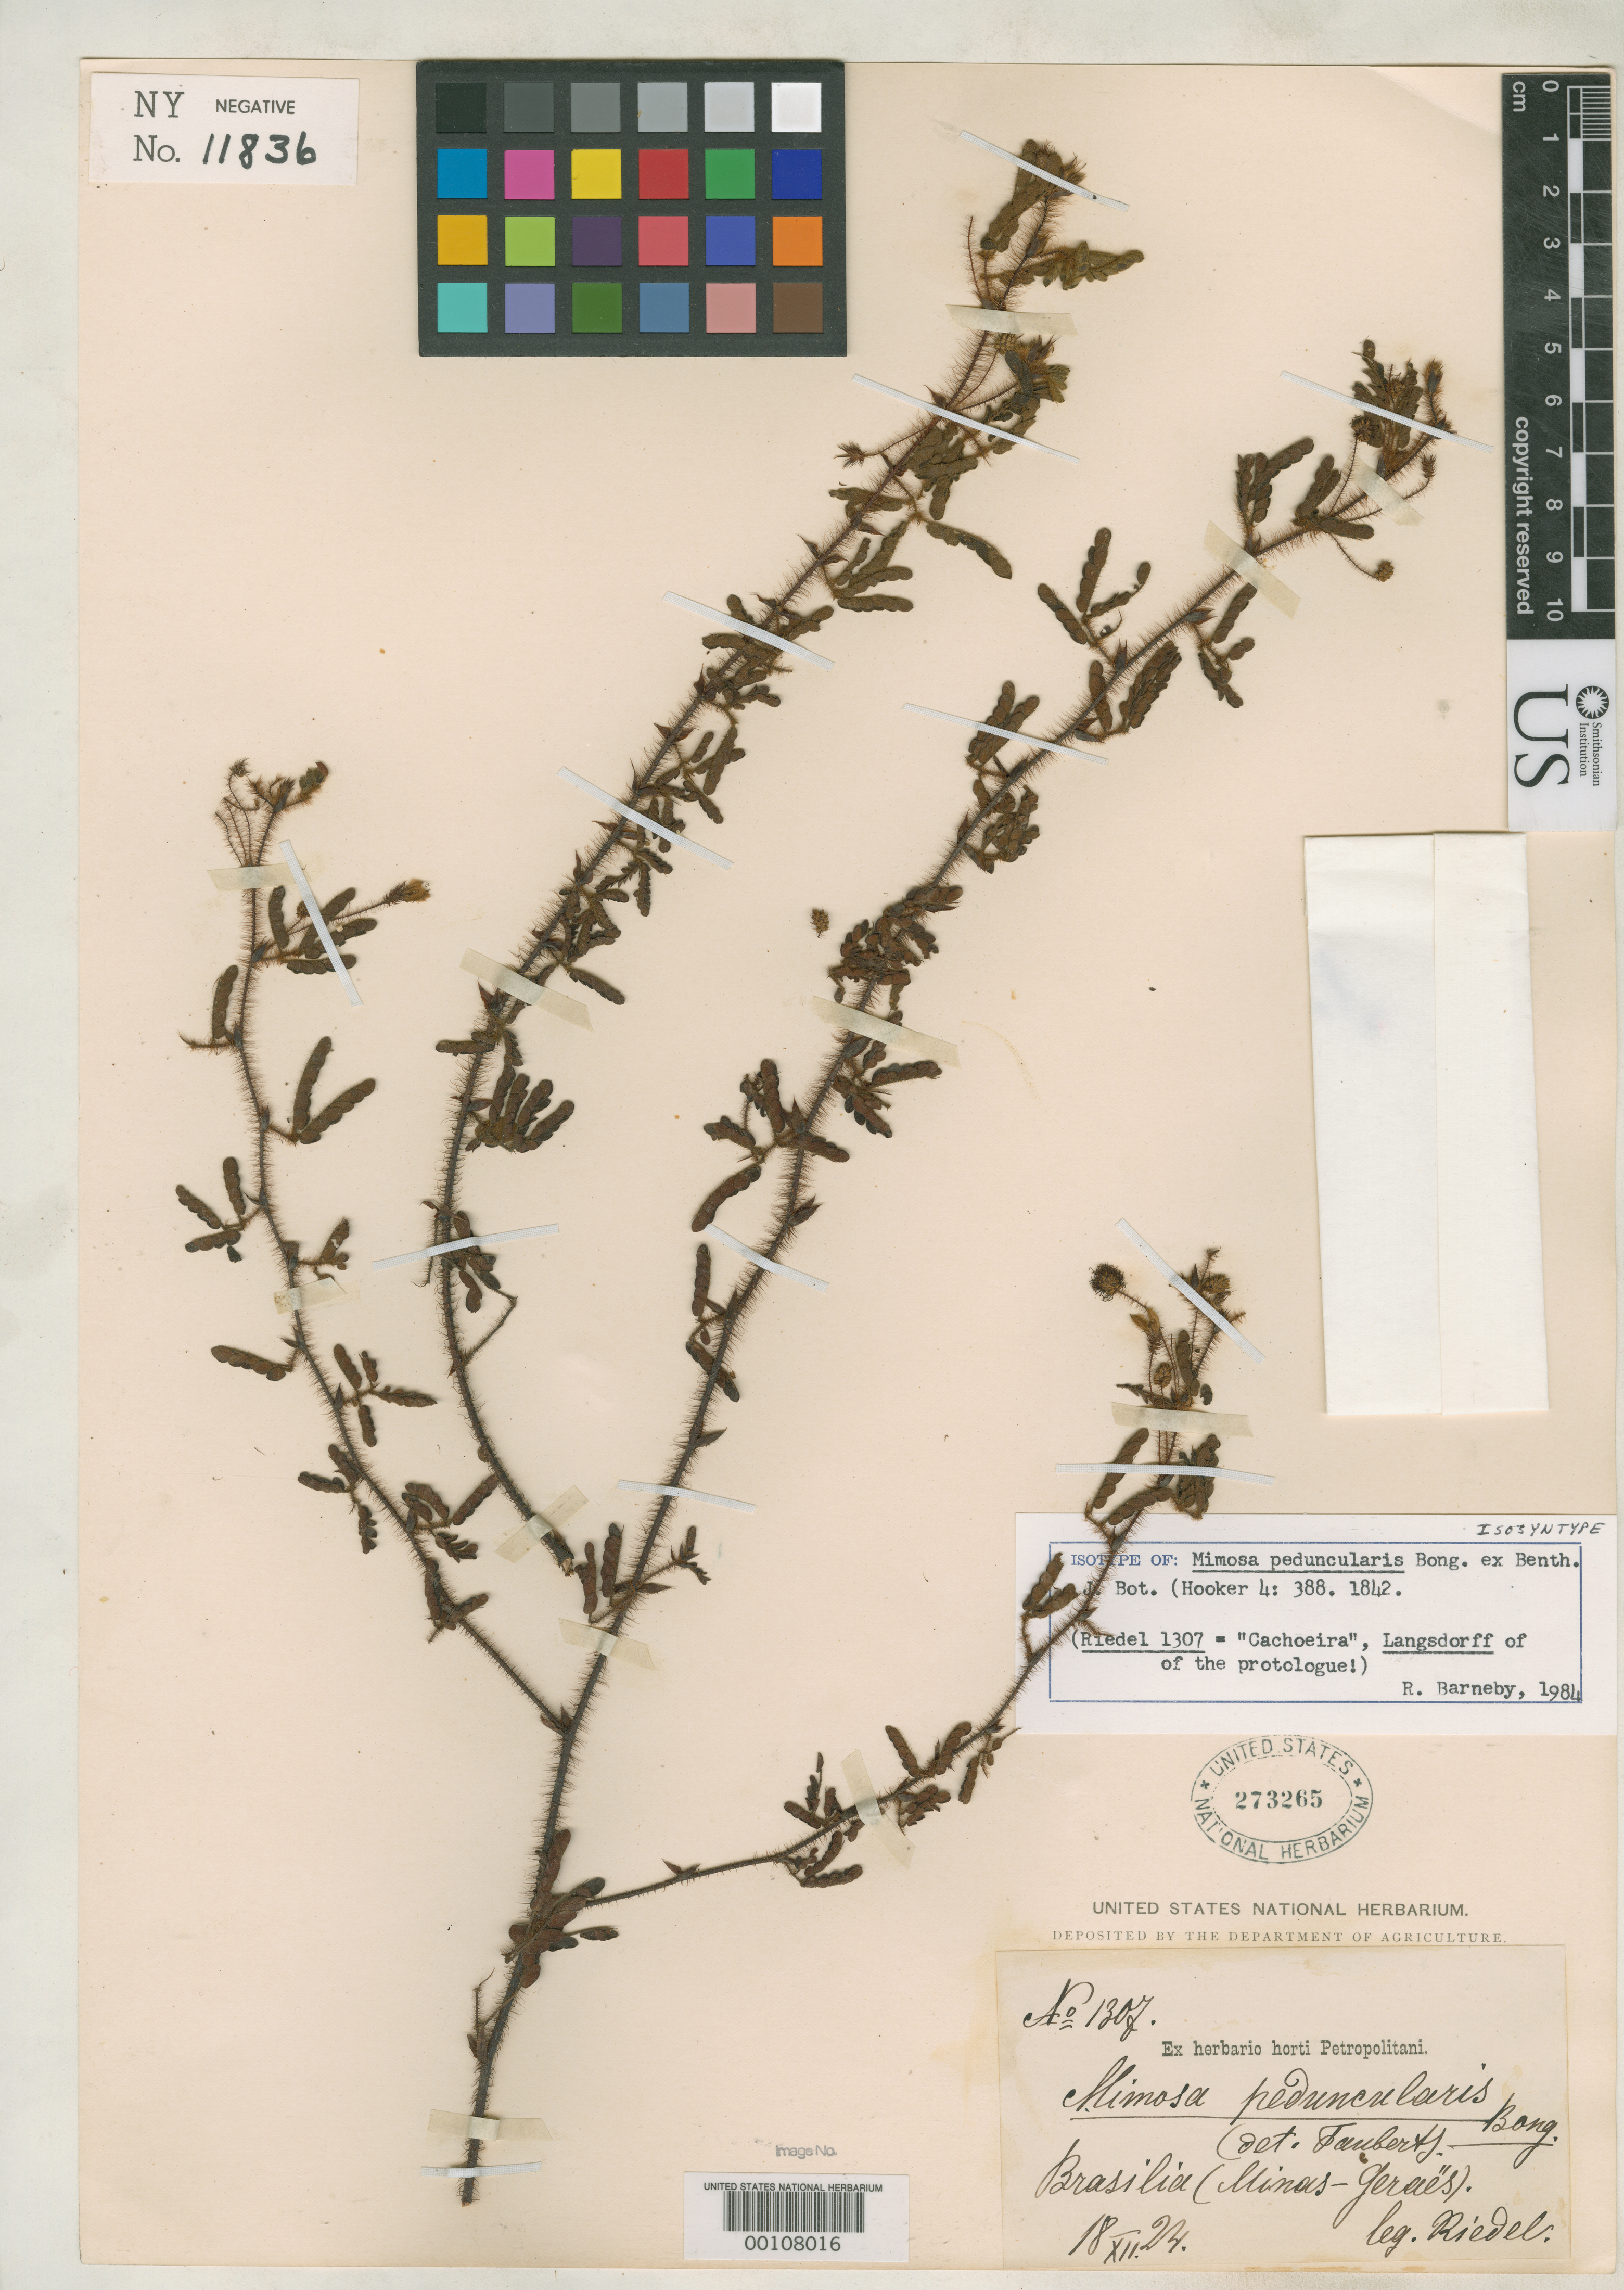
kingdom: Plantae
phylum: Tracheophyta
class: Magnoliopsida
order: Fabales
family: Fabaceae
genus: Mimosa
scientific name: Mimosa peduncularis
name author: Bong. ex Benth.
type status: Isosyntype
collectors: L. Riedel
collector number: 1307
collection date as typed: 18 Dec 1824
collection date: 1824-12-18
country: Brazil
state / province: Minas Gerais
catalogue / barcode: US 273265